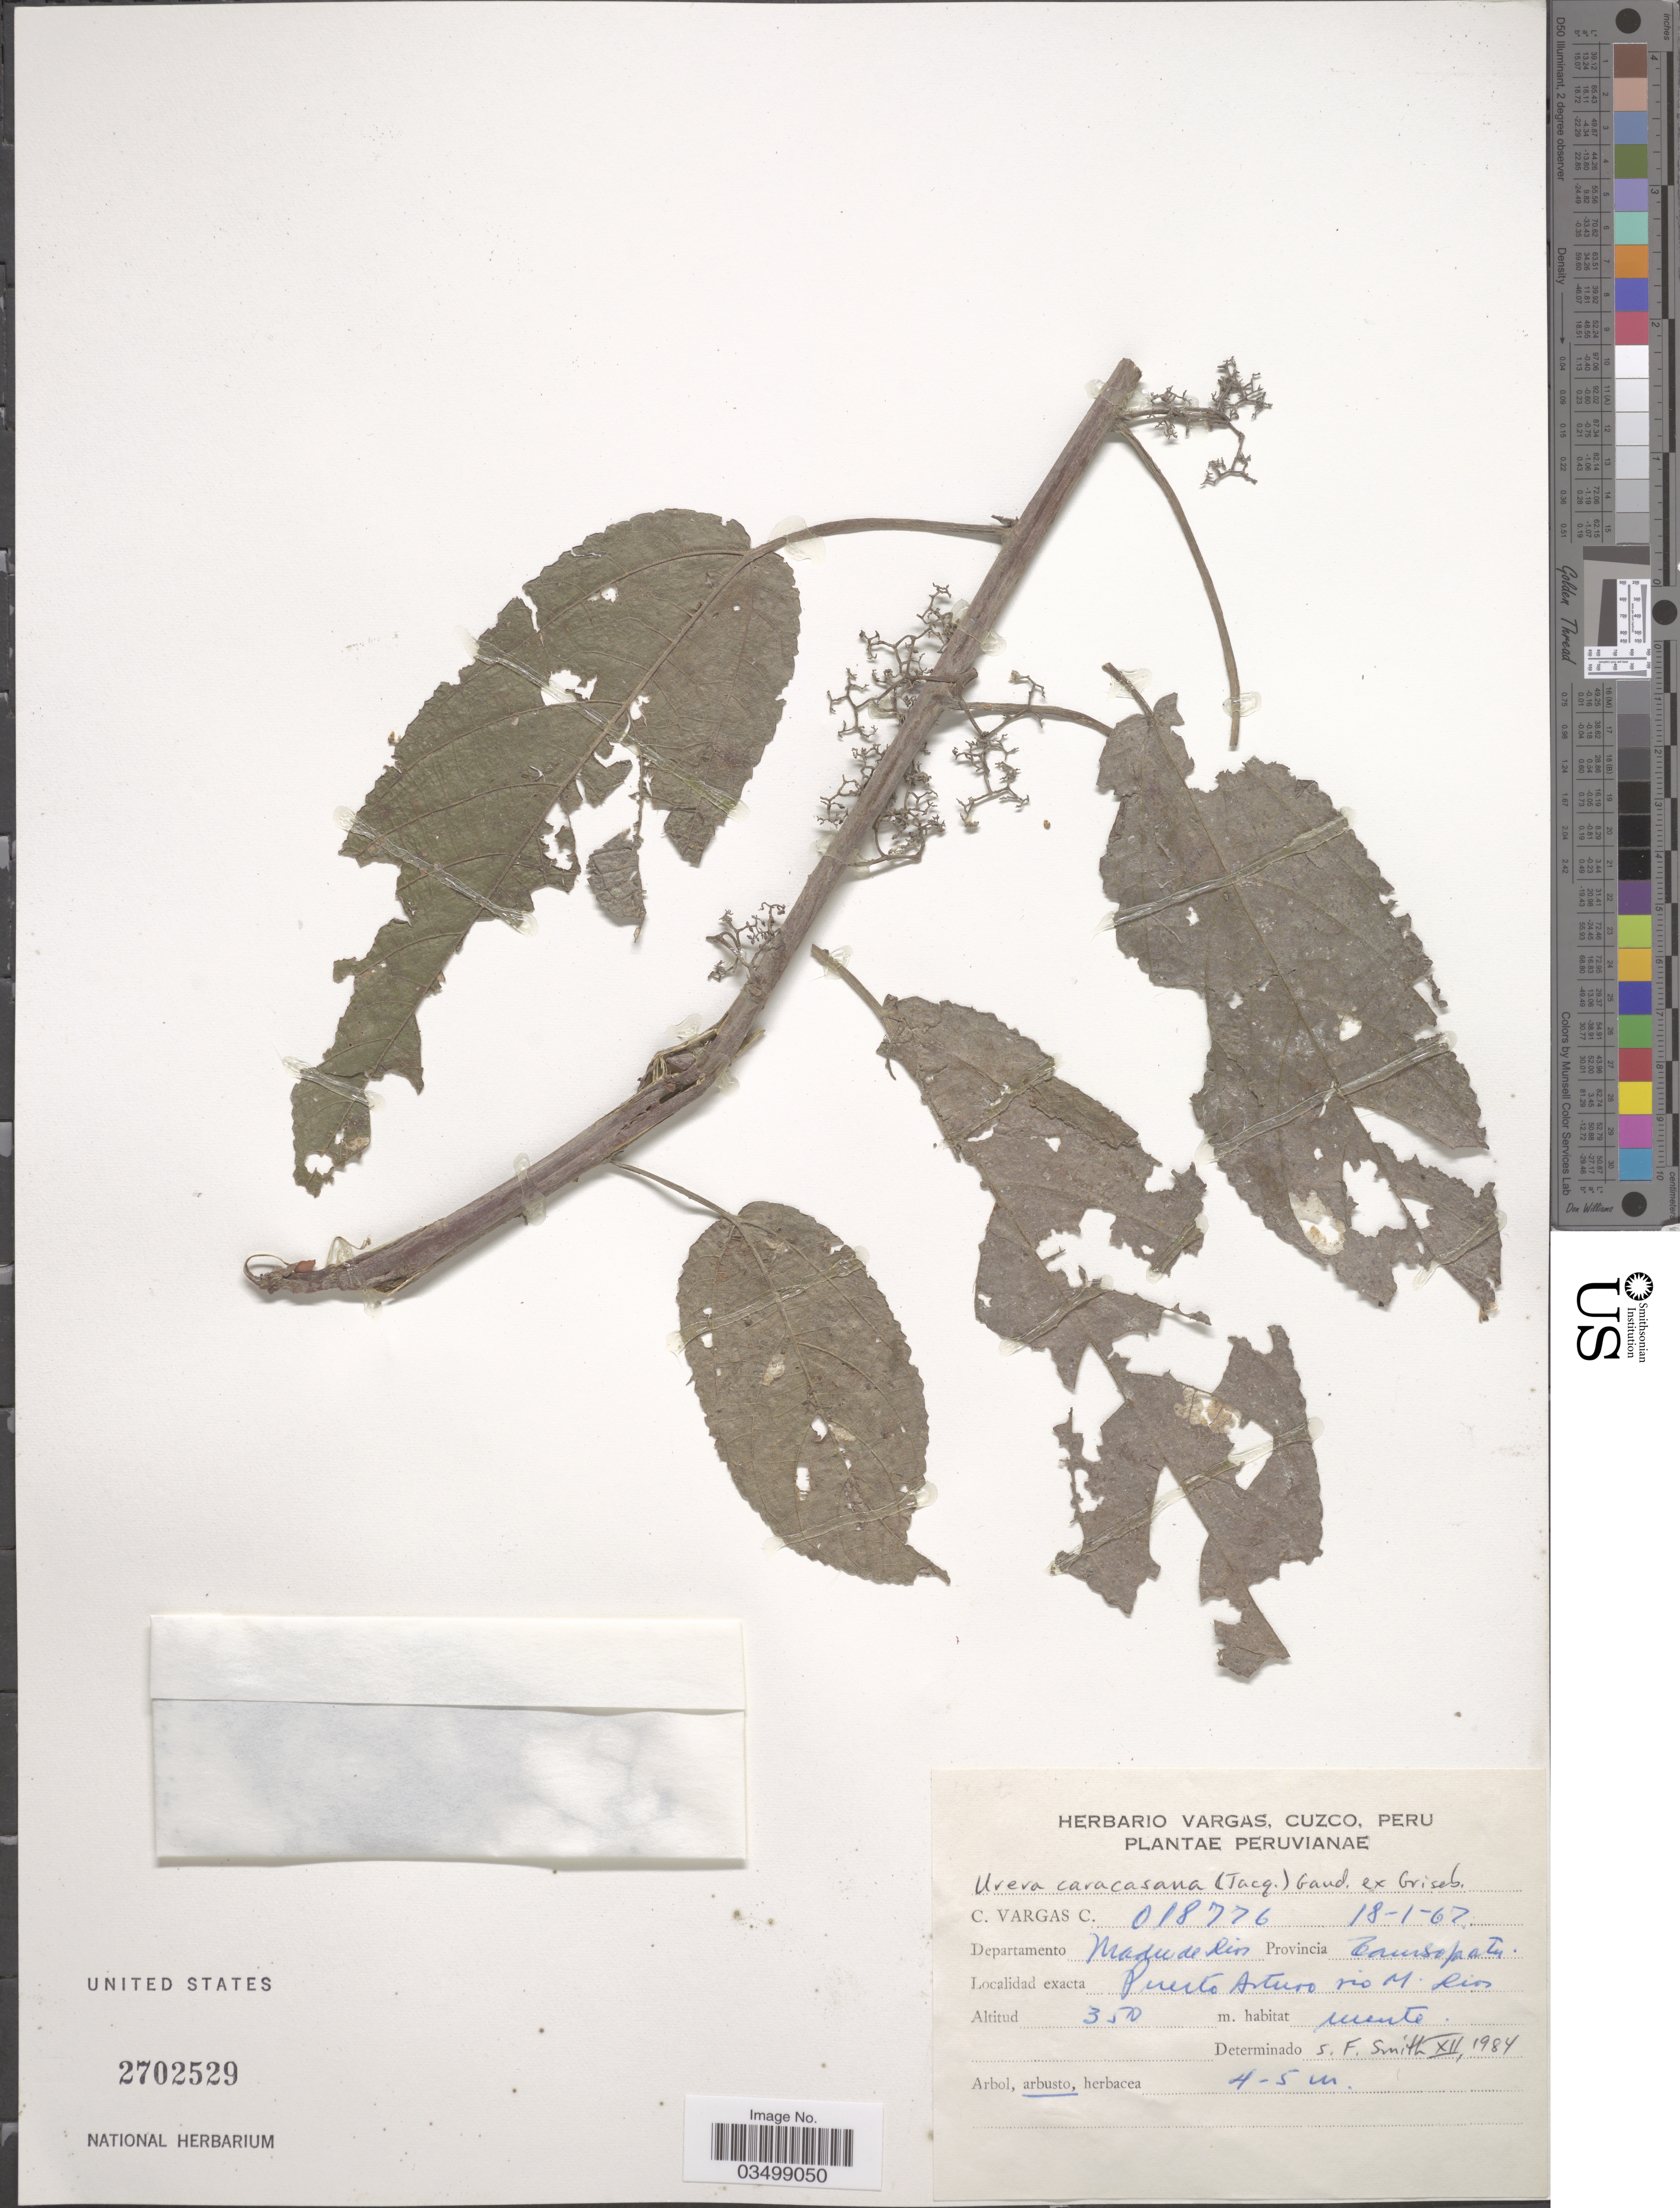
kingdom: Plantae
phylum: Tracheophyta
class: Magnoliopsida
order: Rosales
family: Urticaceae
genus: Urera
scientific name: Urera caracasana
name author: (Jacq.) Gaudich. ex Griseb.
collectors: C. Vargas Calderón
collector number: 018776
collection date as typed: Transcribed d/m/y: 18/1/67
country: Peru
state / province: Madre de Dios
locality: Departamento Madre de Dios. Provincia Tambopata. Puerto Arturo rio M. Dios.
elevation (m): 350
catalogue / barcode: US 2702529